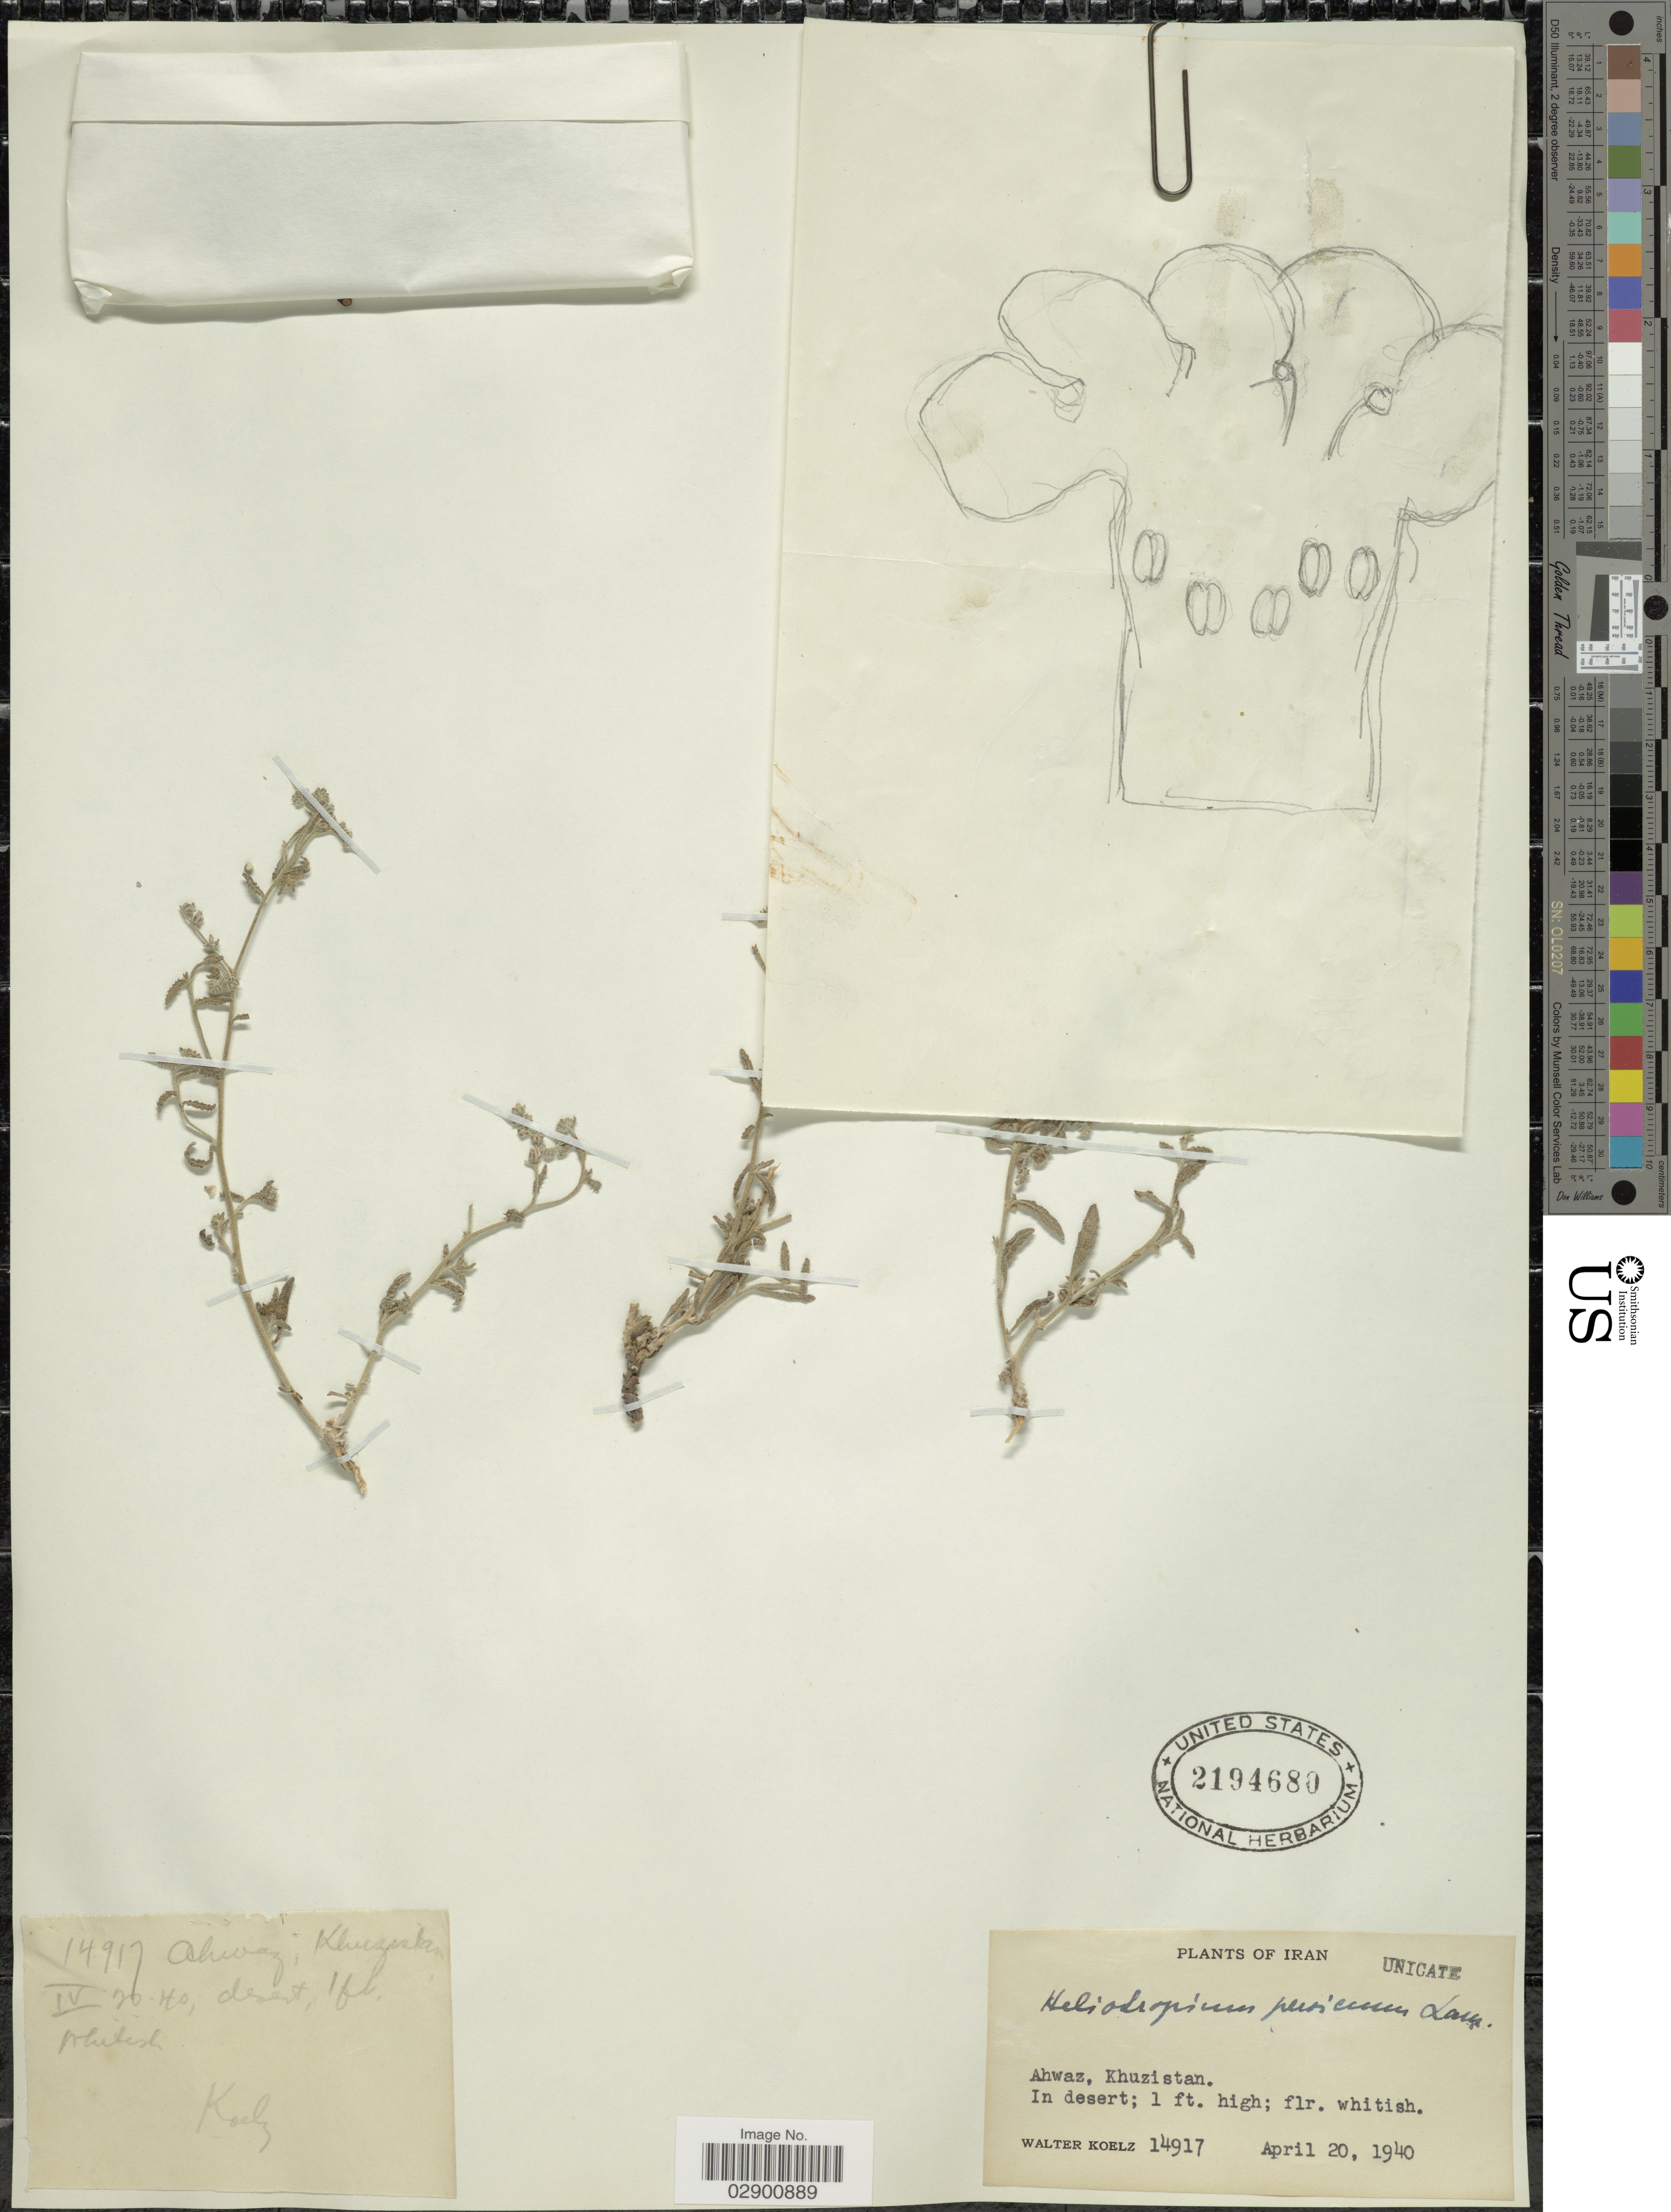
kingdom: Plantae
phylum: Tracheophyta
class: Magnoliopsida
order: Boraginales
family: Heliotropiaceae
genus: Heliotropium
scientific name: Heliotropium bacciferum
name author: Forssk.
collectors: W. N. Koelz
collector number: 14917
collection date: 1940-04-20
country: Iran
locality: Ahwaz, Khuzistan.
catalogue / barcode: US 2194680